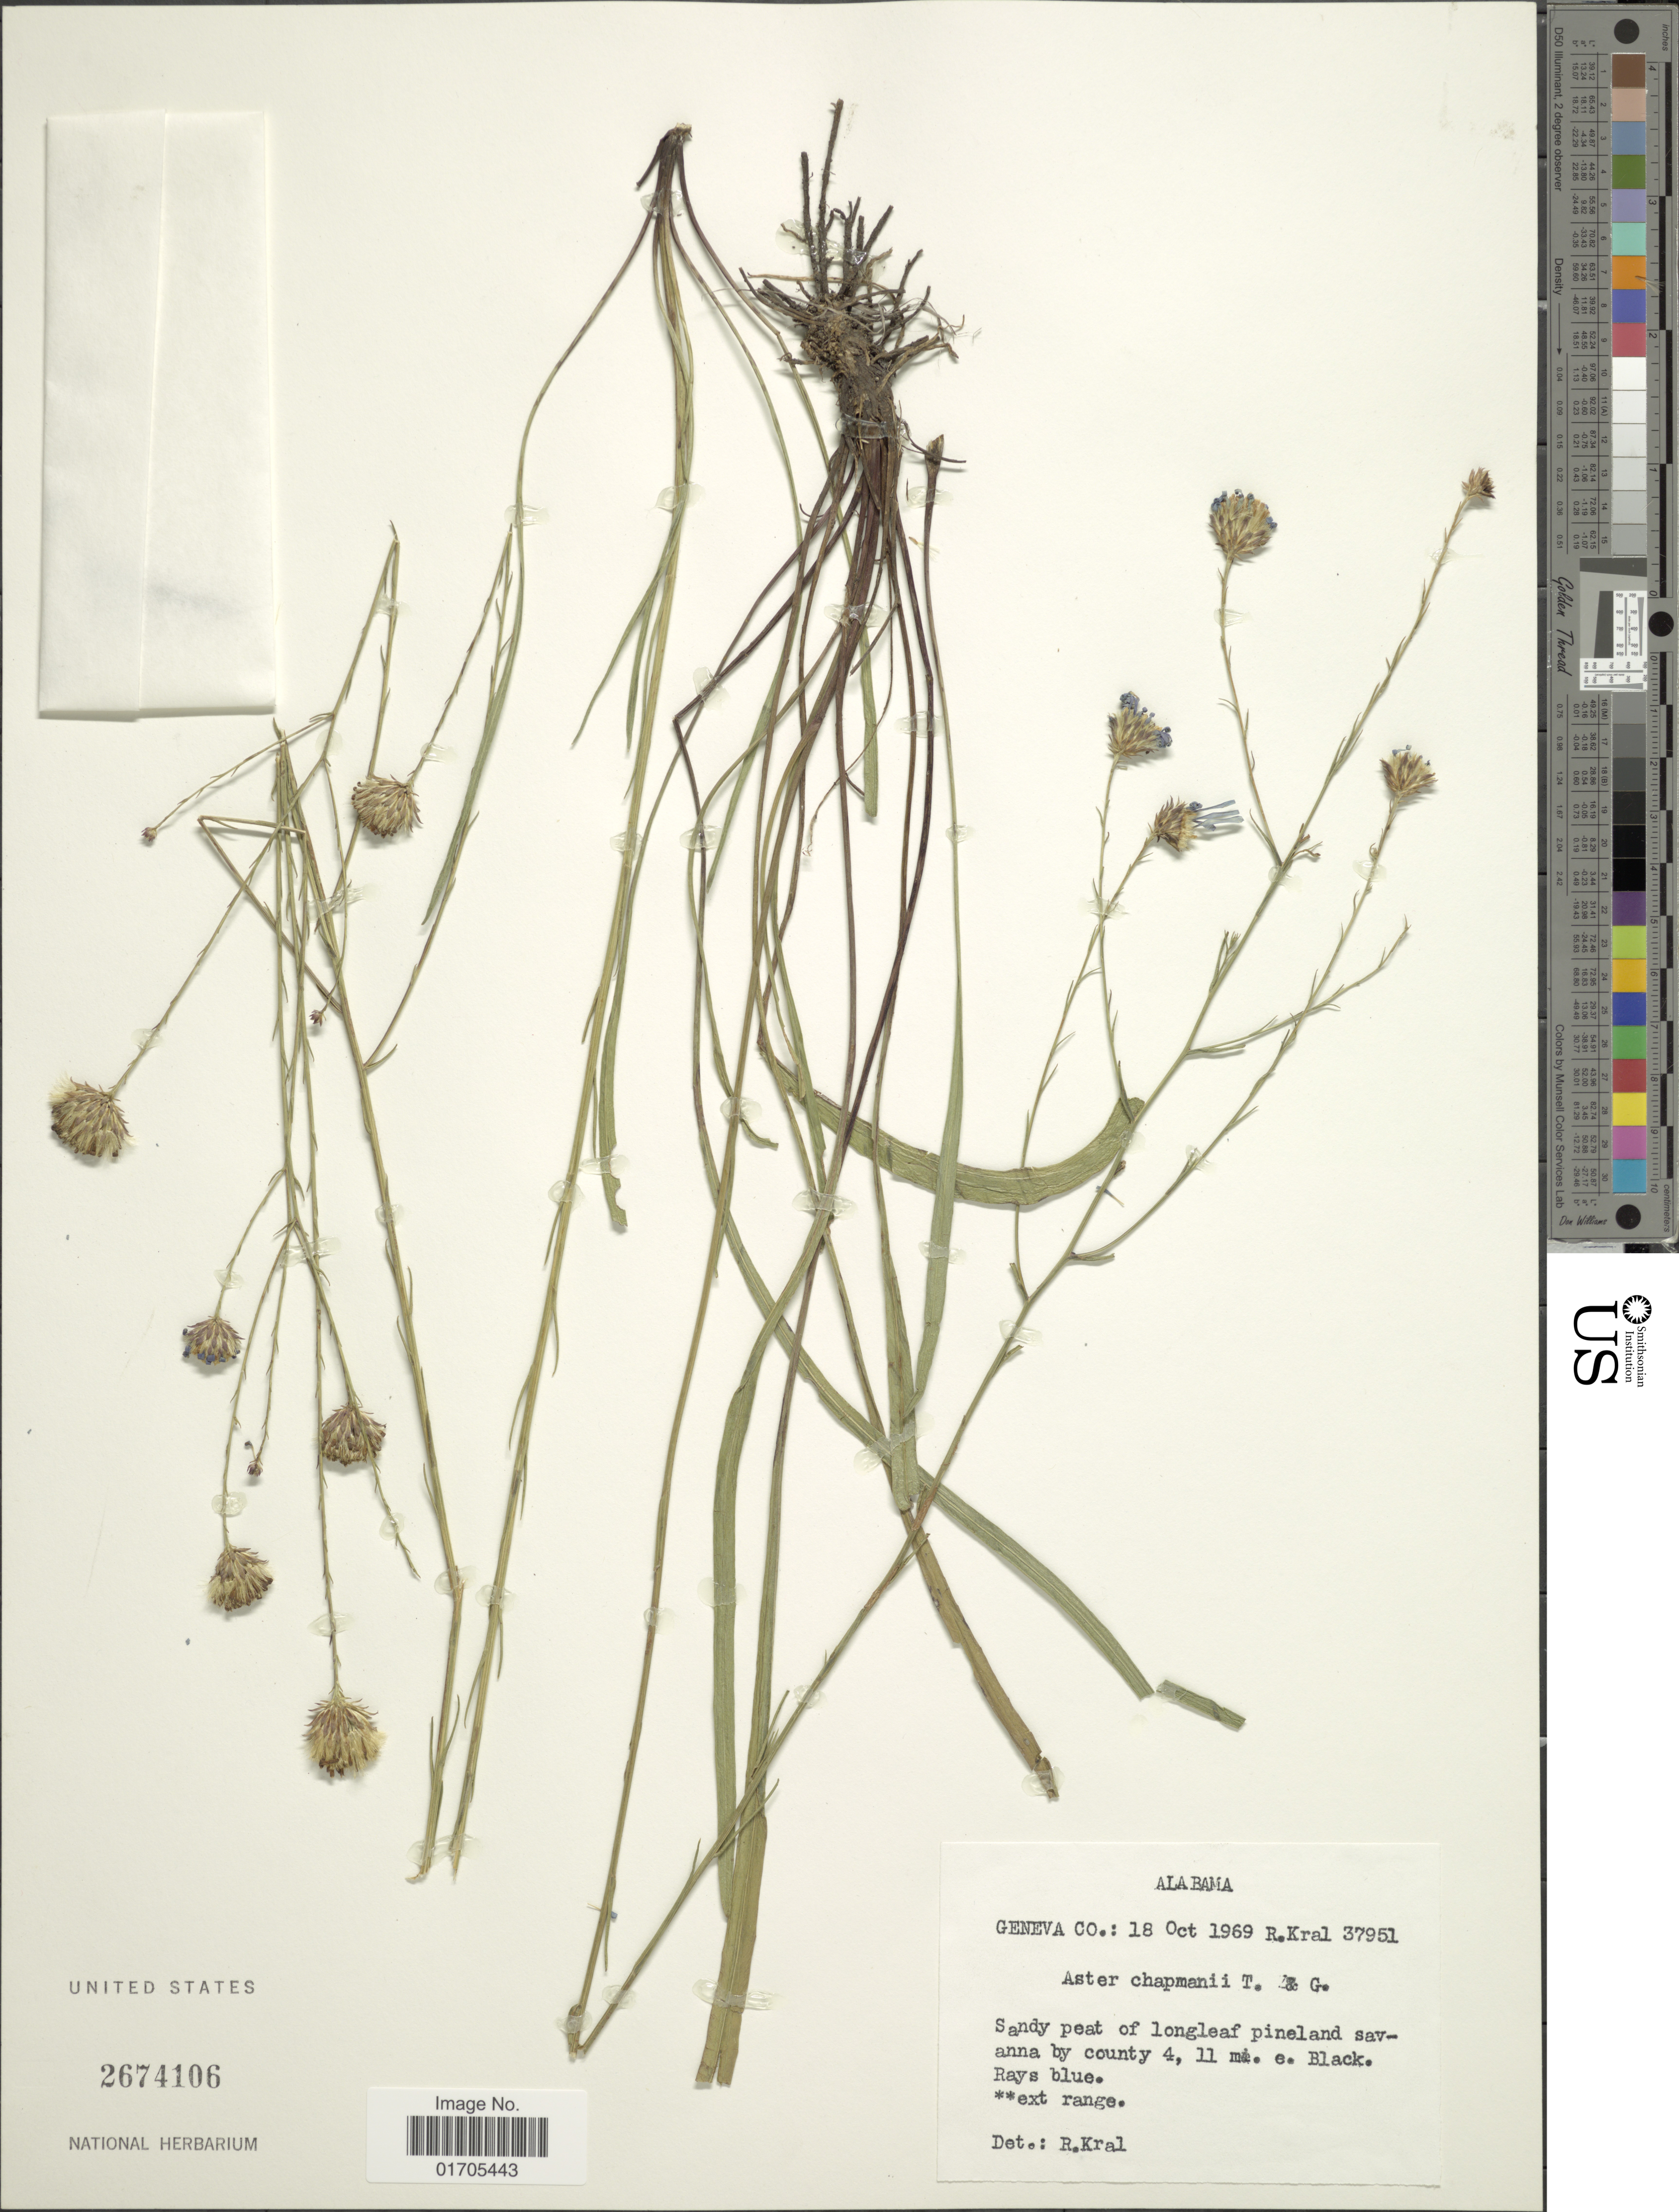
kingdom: Plantae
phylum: Tracheophyta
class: Magnoliopsida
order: Asterales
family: Asteraceae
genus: Eurybia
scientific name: Eurybia chapmanii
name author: (Torr. & A. Gray) G.L. Nesom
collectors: R. Kral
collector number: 37951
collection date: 1969-10-18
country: United States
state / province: Alabama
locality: Alabama. Geneva Co.: Sandy pear of longleaf pineland savanna by county 4, 11 mi. e. Black. Rays blue.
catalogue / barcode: US 2674106